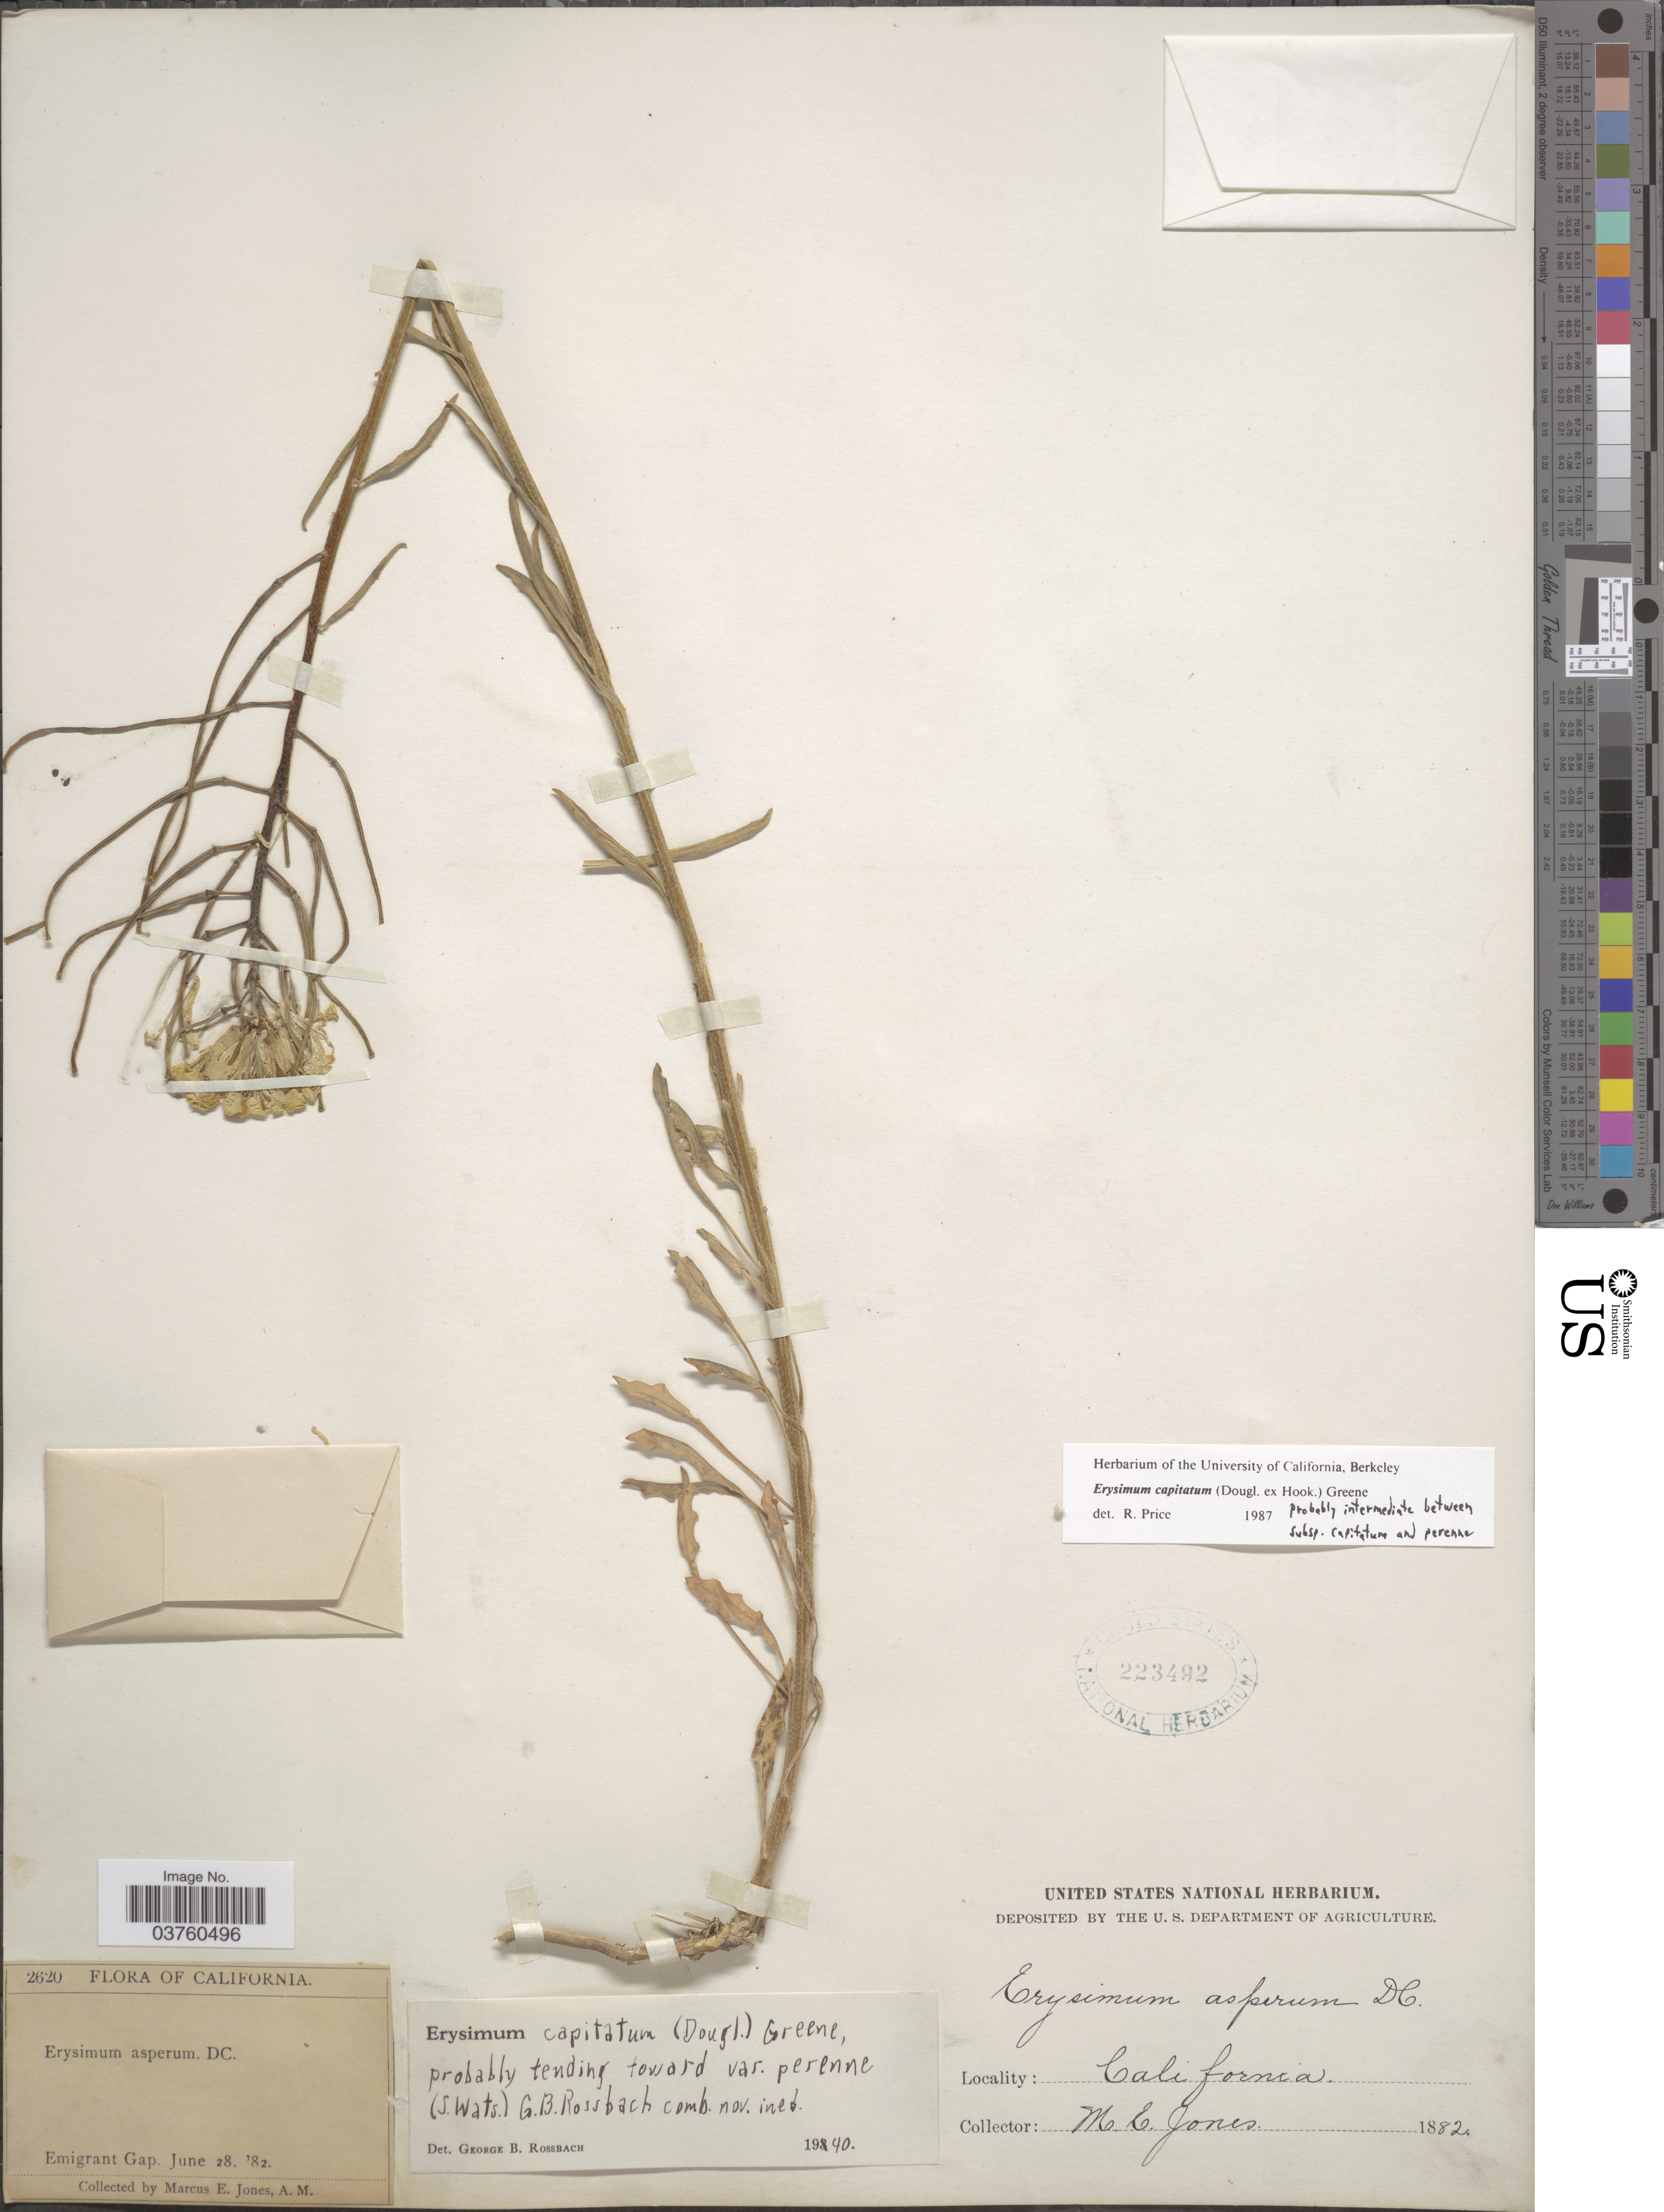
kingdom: Plantae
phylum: Tracheophyta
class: Magnoliopsida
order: Brassicales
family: Brassicaceae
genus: Erysimum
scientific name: Erysimum capitatum subsp. capitatum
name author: (Douglas ex Hook.) Greene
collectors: M. E. Jones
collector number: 2620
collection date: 1882-06-28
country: United States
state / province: California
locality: Emigrant Gap.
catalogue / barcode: US 223492